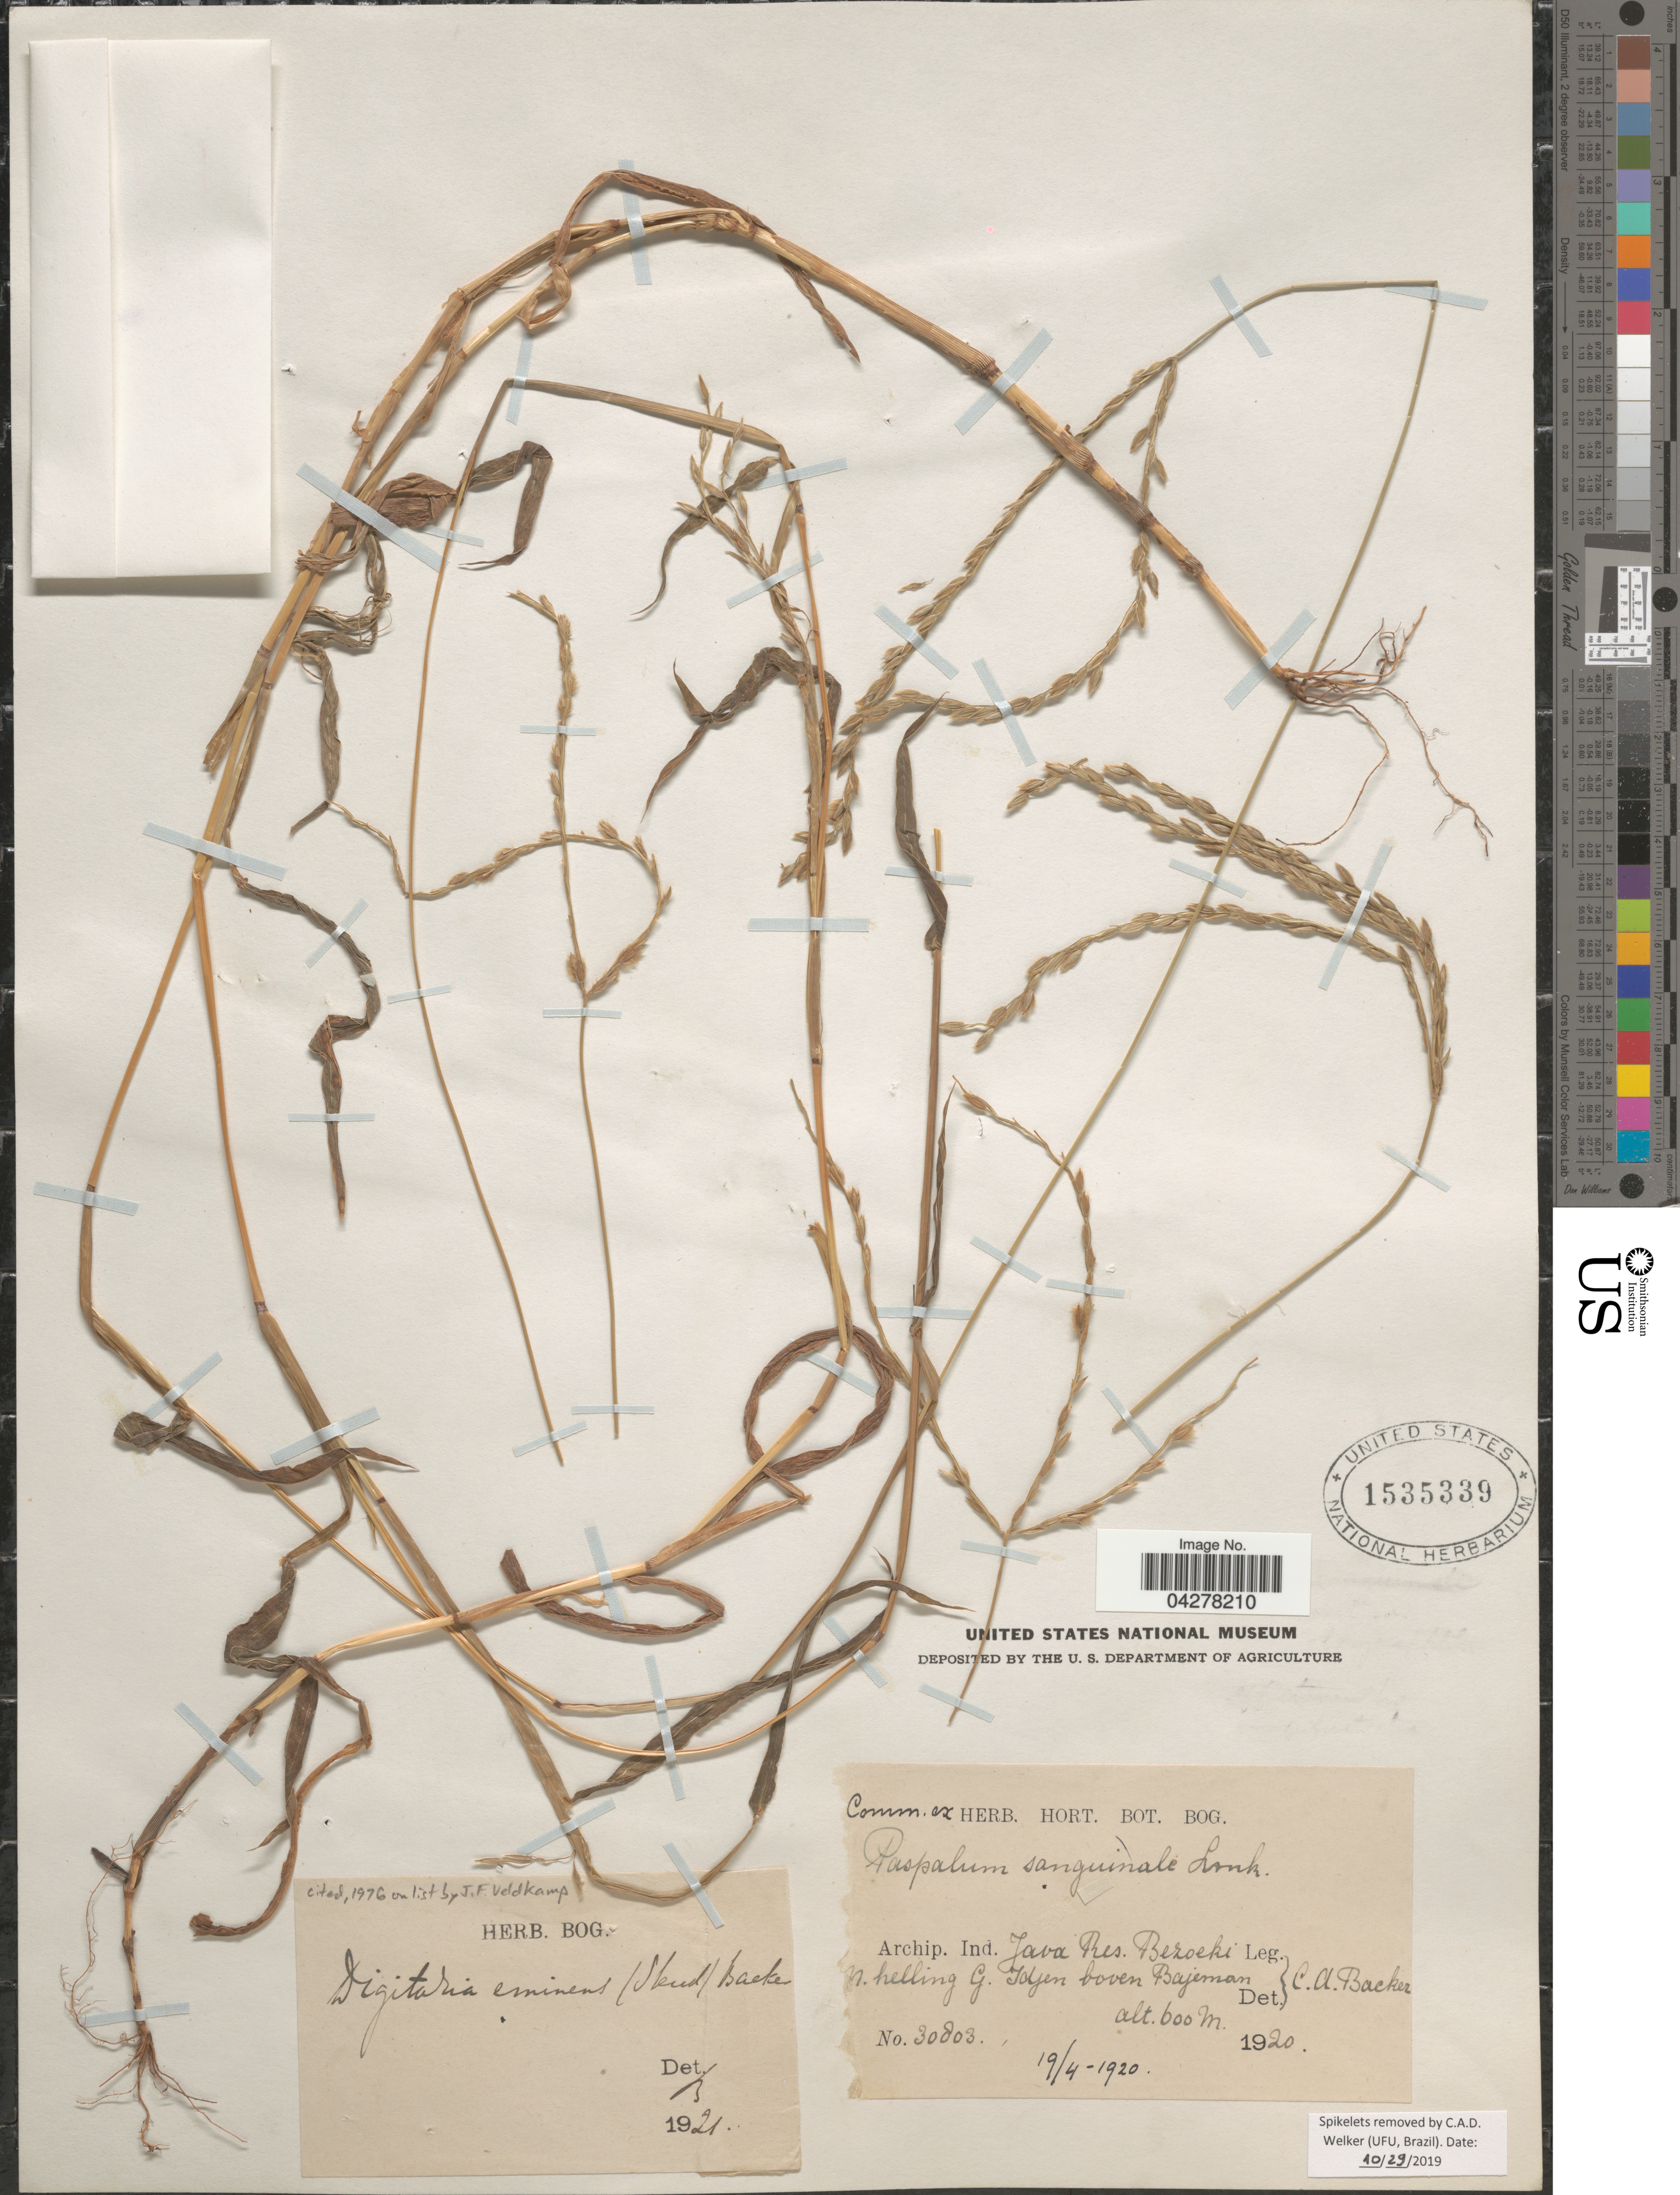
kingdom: Plantae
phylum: Tracheophyta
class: Liliopsida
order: Poales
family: Poaceae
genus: Digitaria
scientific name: Digitaria eminens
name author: (Steud.) Backer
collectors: C. A. Backer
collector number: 30803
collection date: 1920-04-19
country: Indonesia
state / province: Java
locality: Archip. Ind. Java Res. Bezoeki. N. helling G. Idjen boven Bajeman.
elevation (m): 600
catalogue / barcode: US 1535339